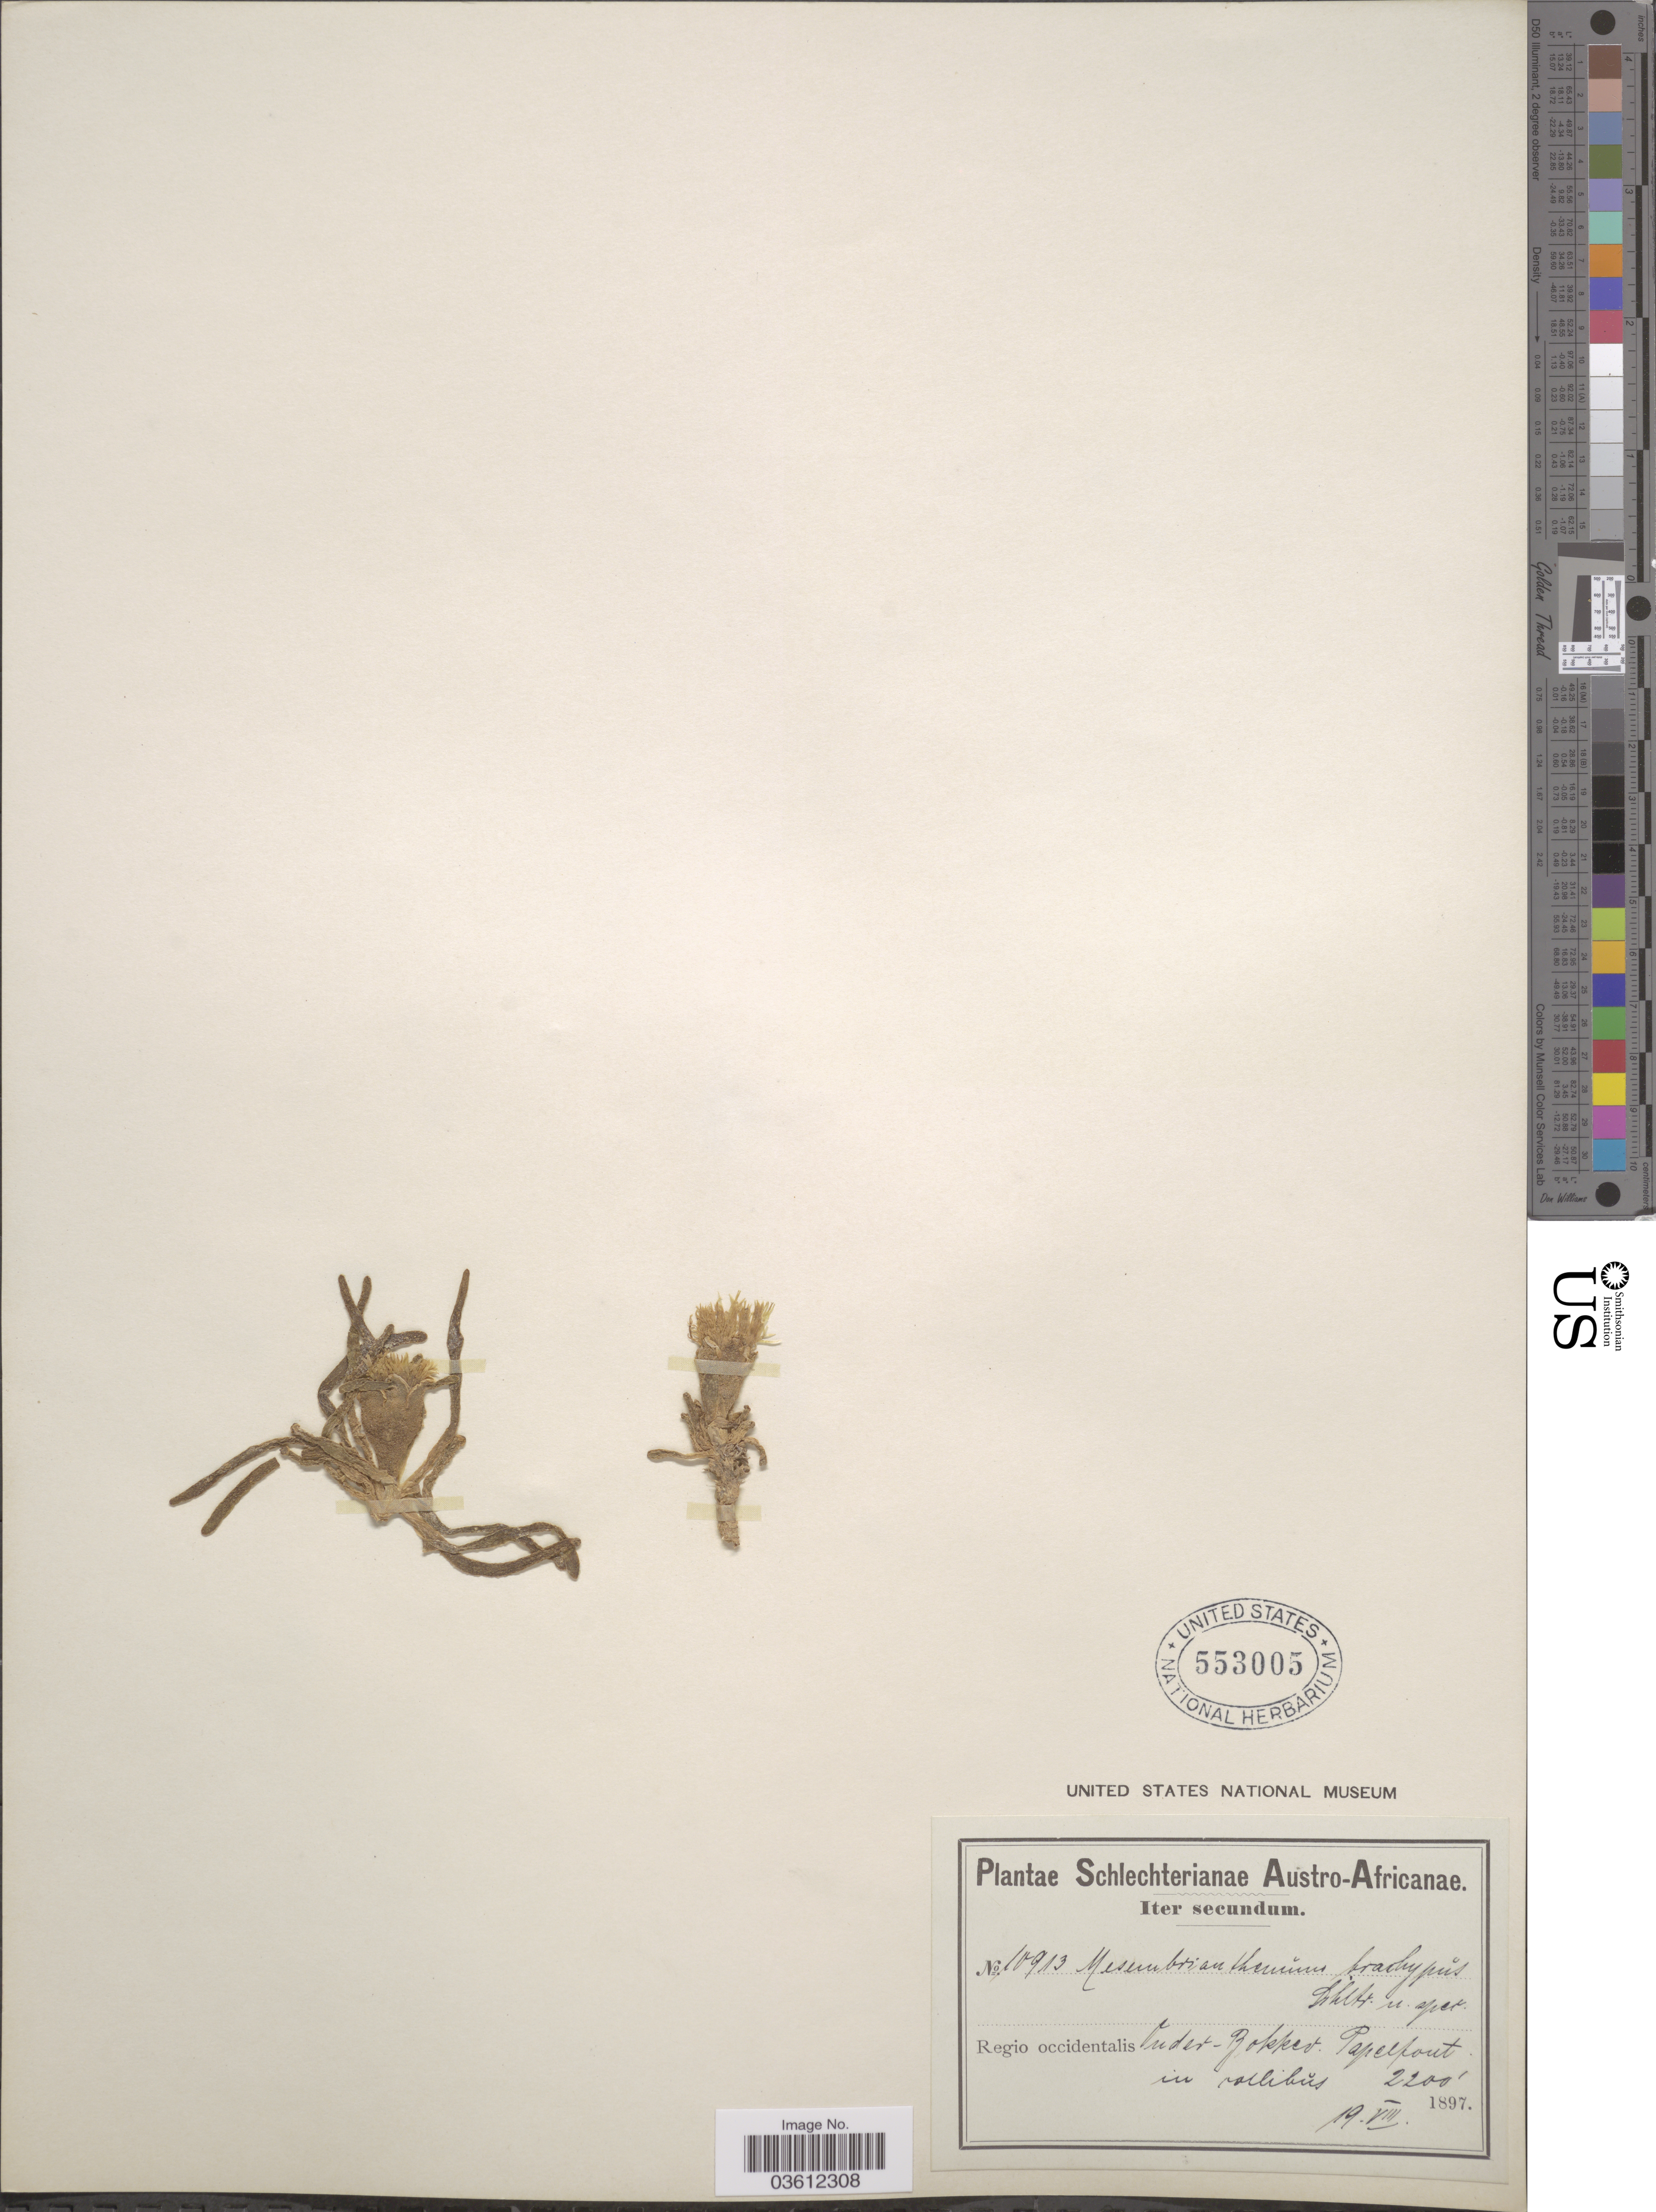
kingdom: Plantae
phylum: Tracheophyta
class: Magnoliopsida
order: Caryophyllales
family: Aizoaceae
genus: Mesembryanthemum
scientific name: Mesembryanthemum resurgens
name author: Kensit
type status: Isosyntype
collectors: Schlechter, --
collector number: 10913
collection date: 1897-08-19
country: South Africa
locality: Austro-Africanae. Regio occidentalis. Onder-Bokkev. Papelfont.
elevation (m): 671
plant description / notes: Annotated as "Mesembryanthemum brachypus Schltr. n. spec.", apparently an ined. name never published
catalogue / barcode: US 553005